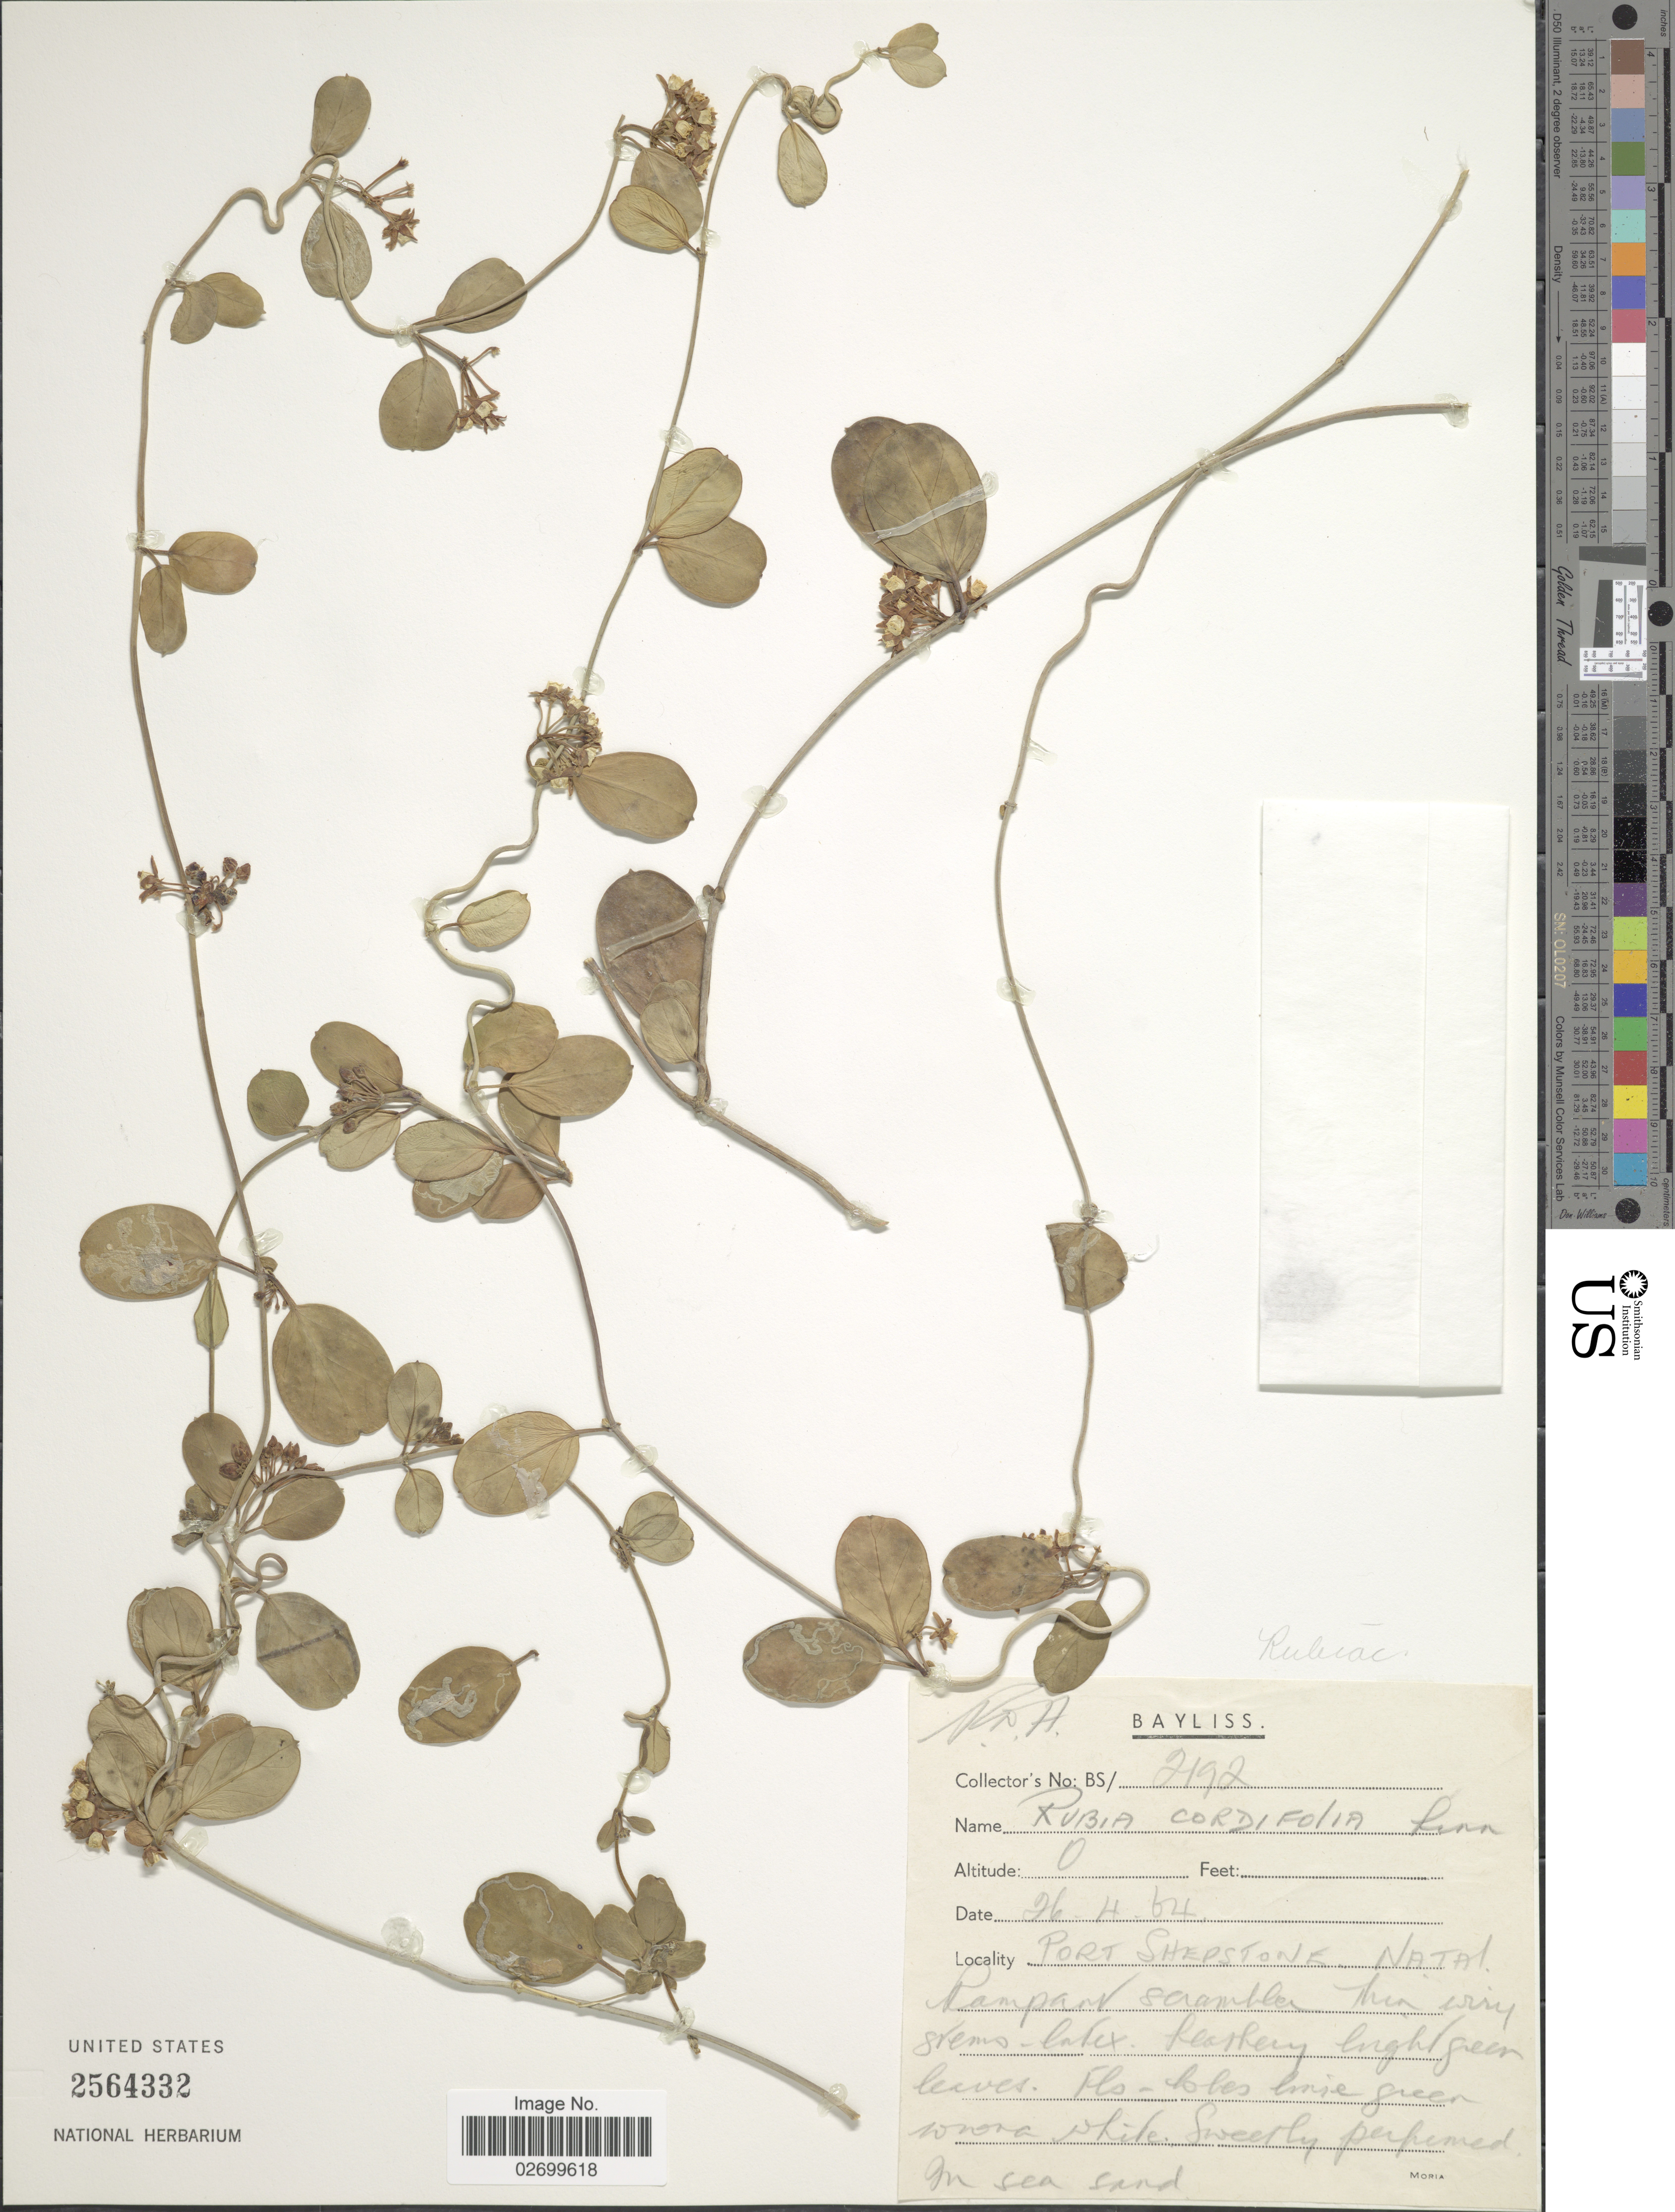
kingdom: Plantae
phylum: Tracheophyta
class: Magnoliopsida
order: Gentianales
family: Rubiaceae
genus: Rubia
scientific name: Rubia cordifolia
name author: L.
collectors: R. Bayliss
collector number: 2192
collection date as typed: Transcribed d/m/y: 26/4/64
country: South Africa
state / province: KwaZulu-Natal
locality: Port Shepstone, Natal, in sea sand.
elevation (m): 0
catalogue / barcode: US 2564332